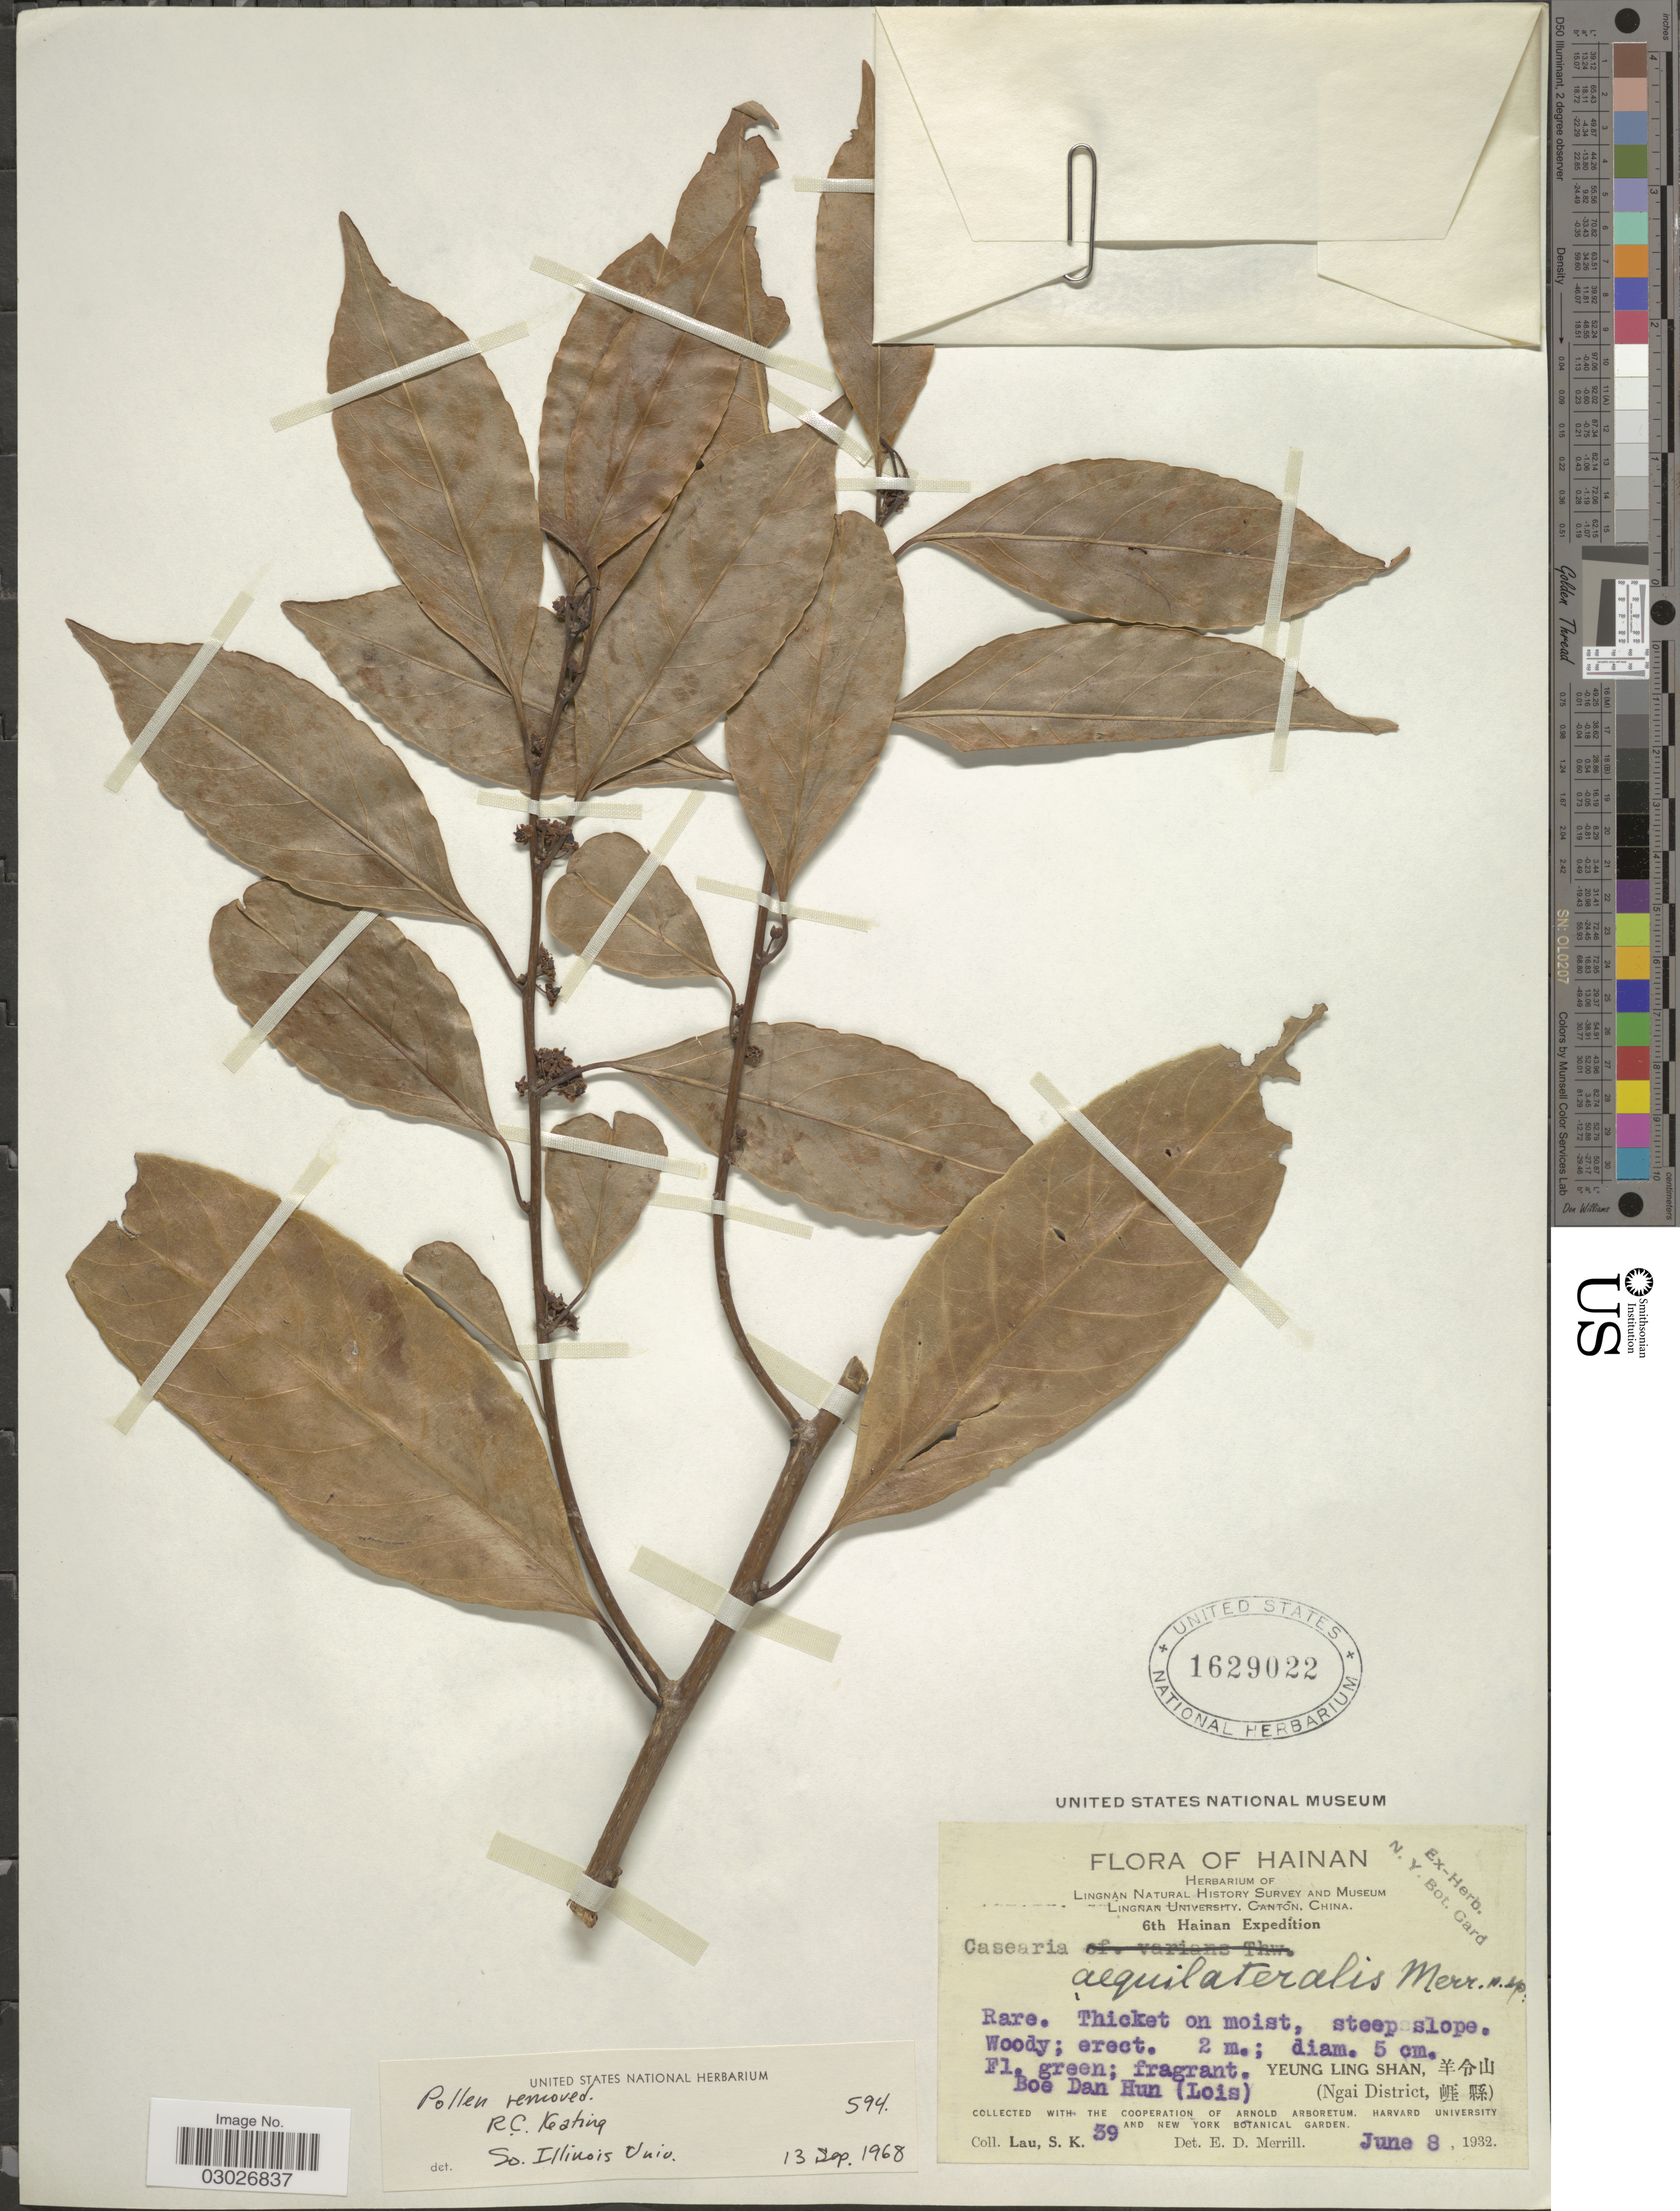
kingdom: Plantae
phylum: Tracheophyta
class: Magnoliopsida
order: Malpighiales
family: Salicaceae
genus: Casearia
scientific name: Casearia aequilateralis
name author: Merr.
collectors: S. K. Lau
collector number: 39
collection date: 1932-06-08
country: China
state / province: Hainan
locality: Yeung Ling Shan (Ngai District).Boe Dan Hun (Lois).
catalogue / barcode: US 1629022